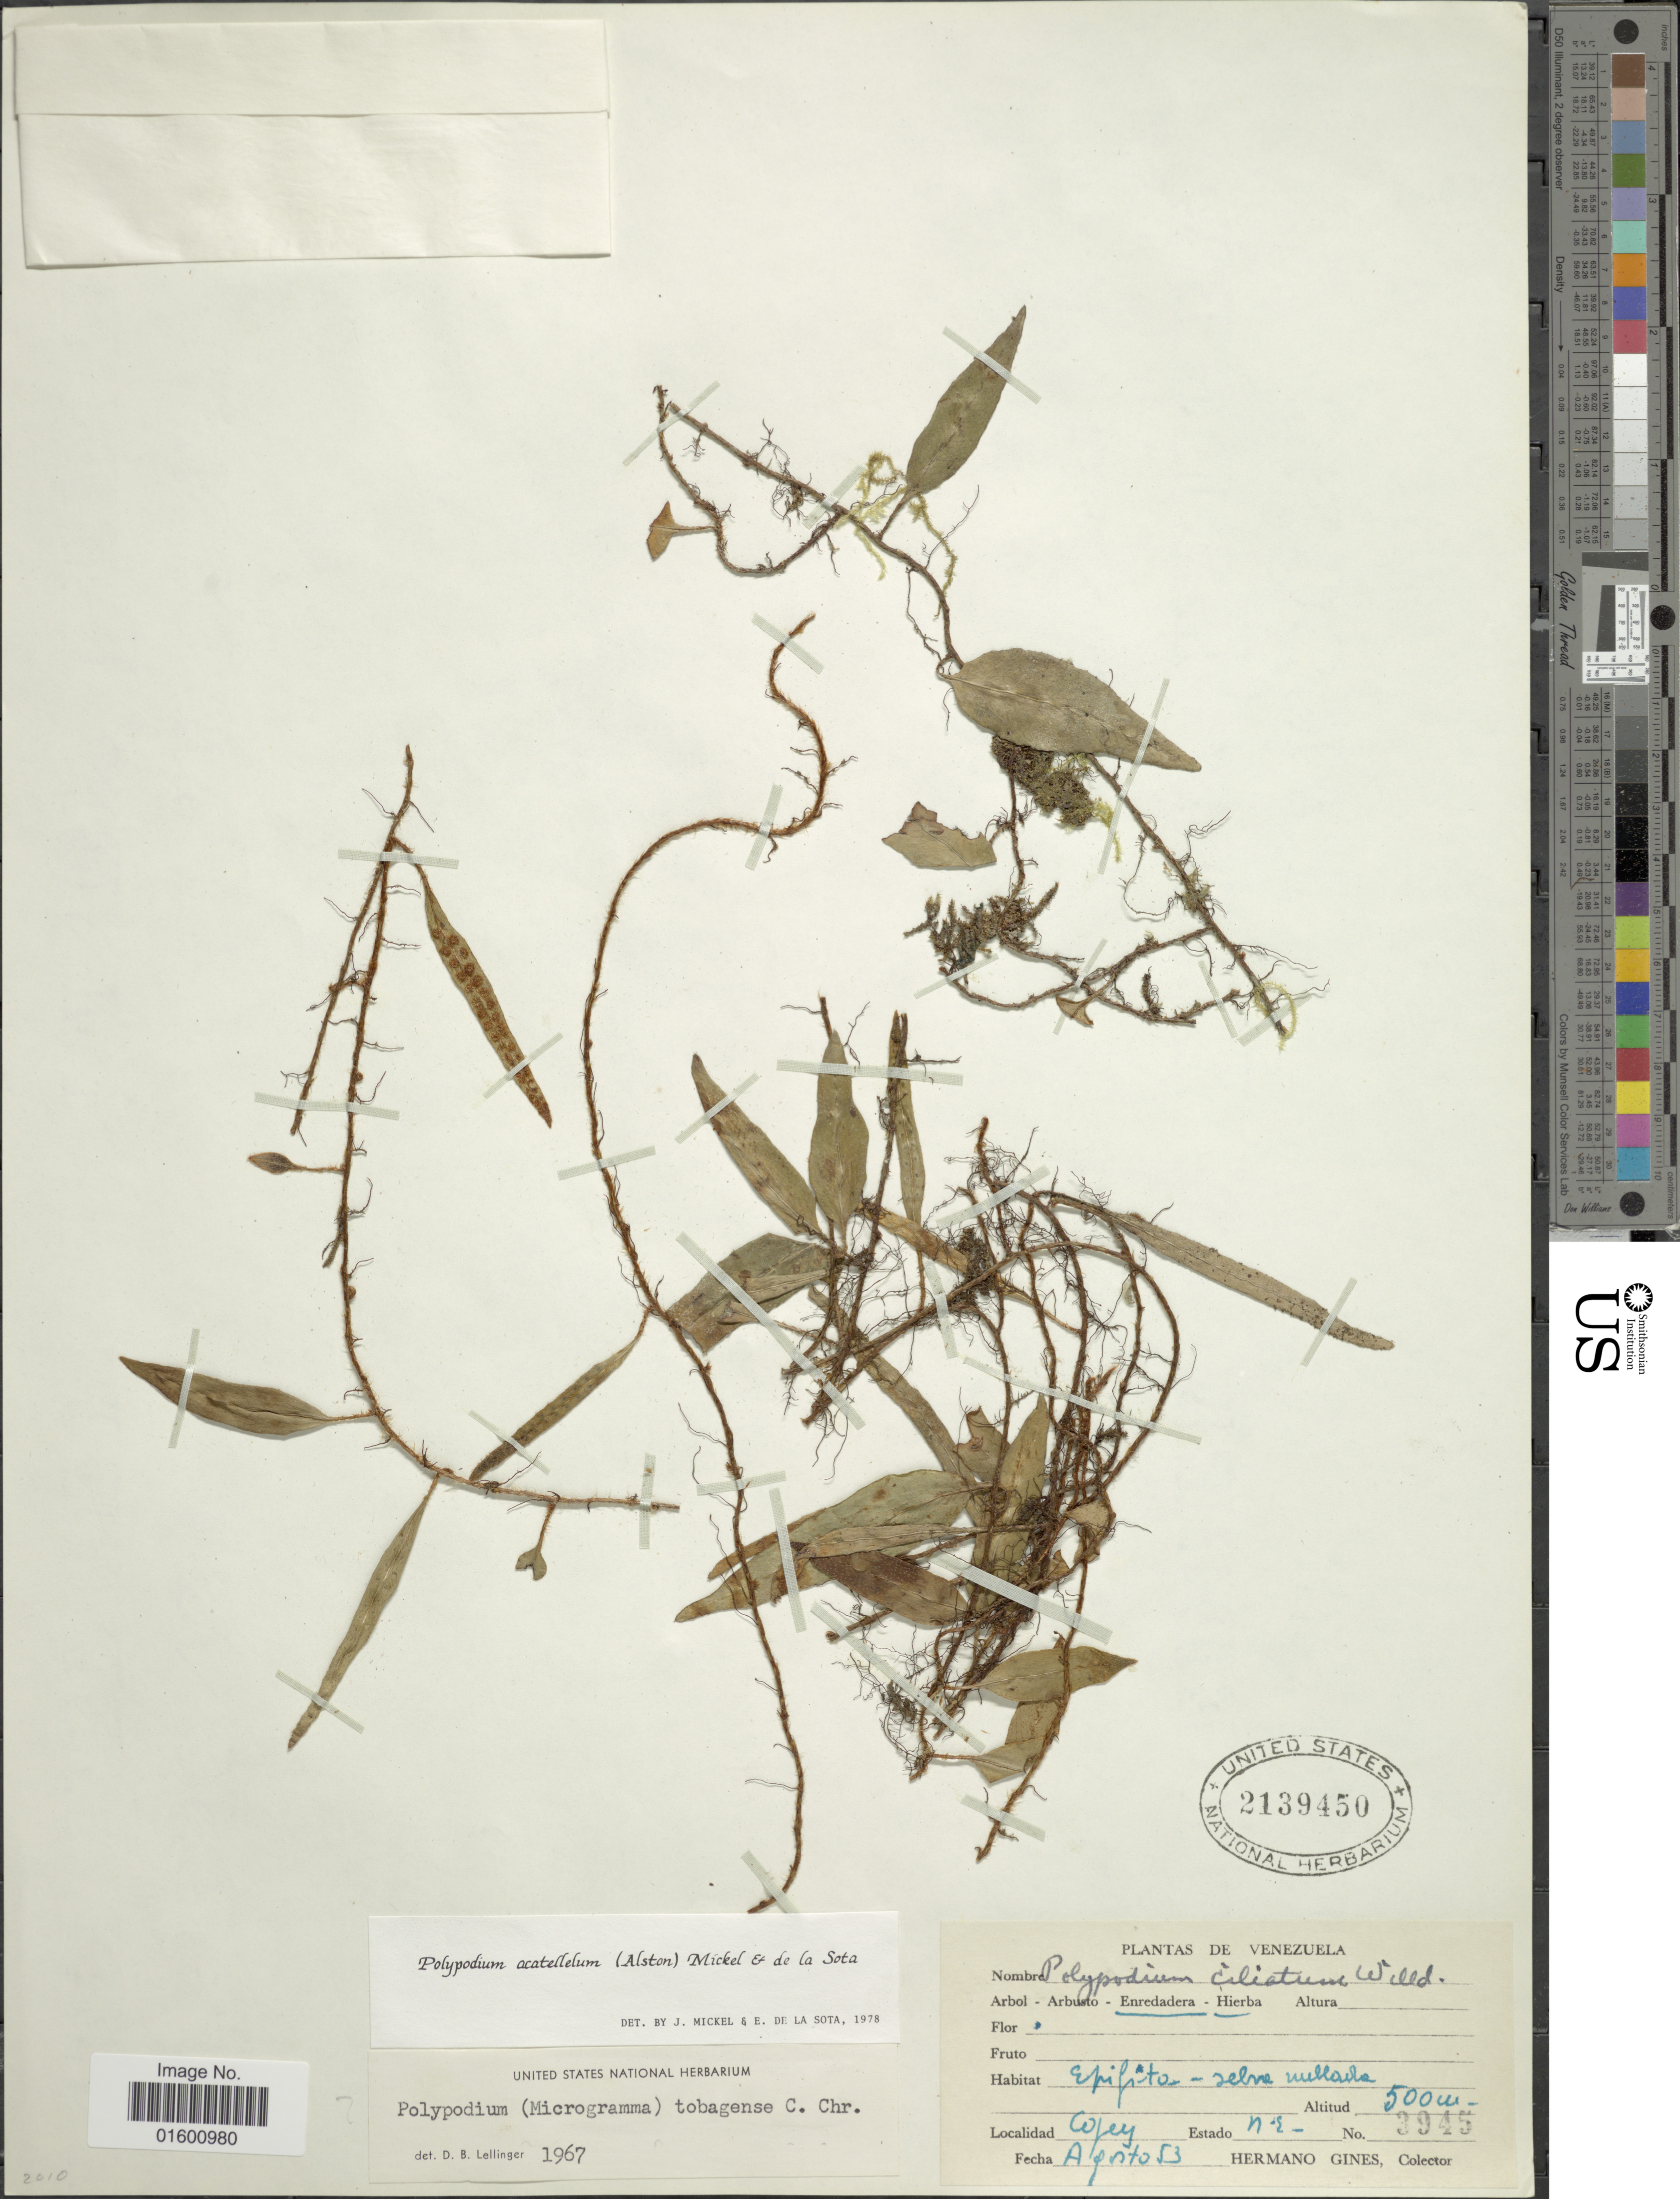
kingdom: Plantae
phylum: Tracheophyta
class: Polypodiopsida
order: Polypodiales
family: Polypodiaceae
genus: Microgramma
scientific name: Microgramma acatallela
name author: Alston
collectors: Bro. Gines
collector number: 3945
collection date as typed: Transcribed d/m/y: /8/53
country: Venezuela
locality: Epifito - sleve nullade, Copey, Estado N.E.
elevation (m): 500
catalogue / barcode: US 2139450